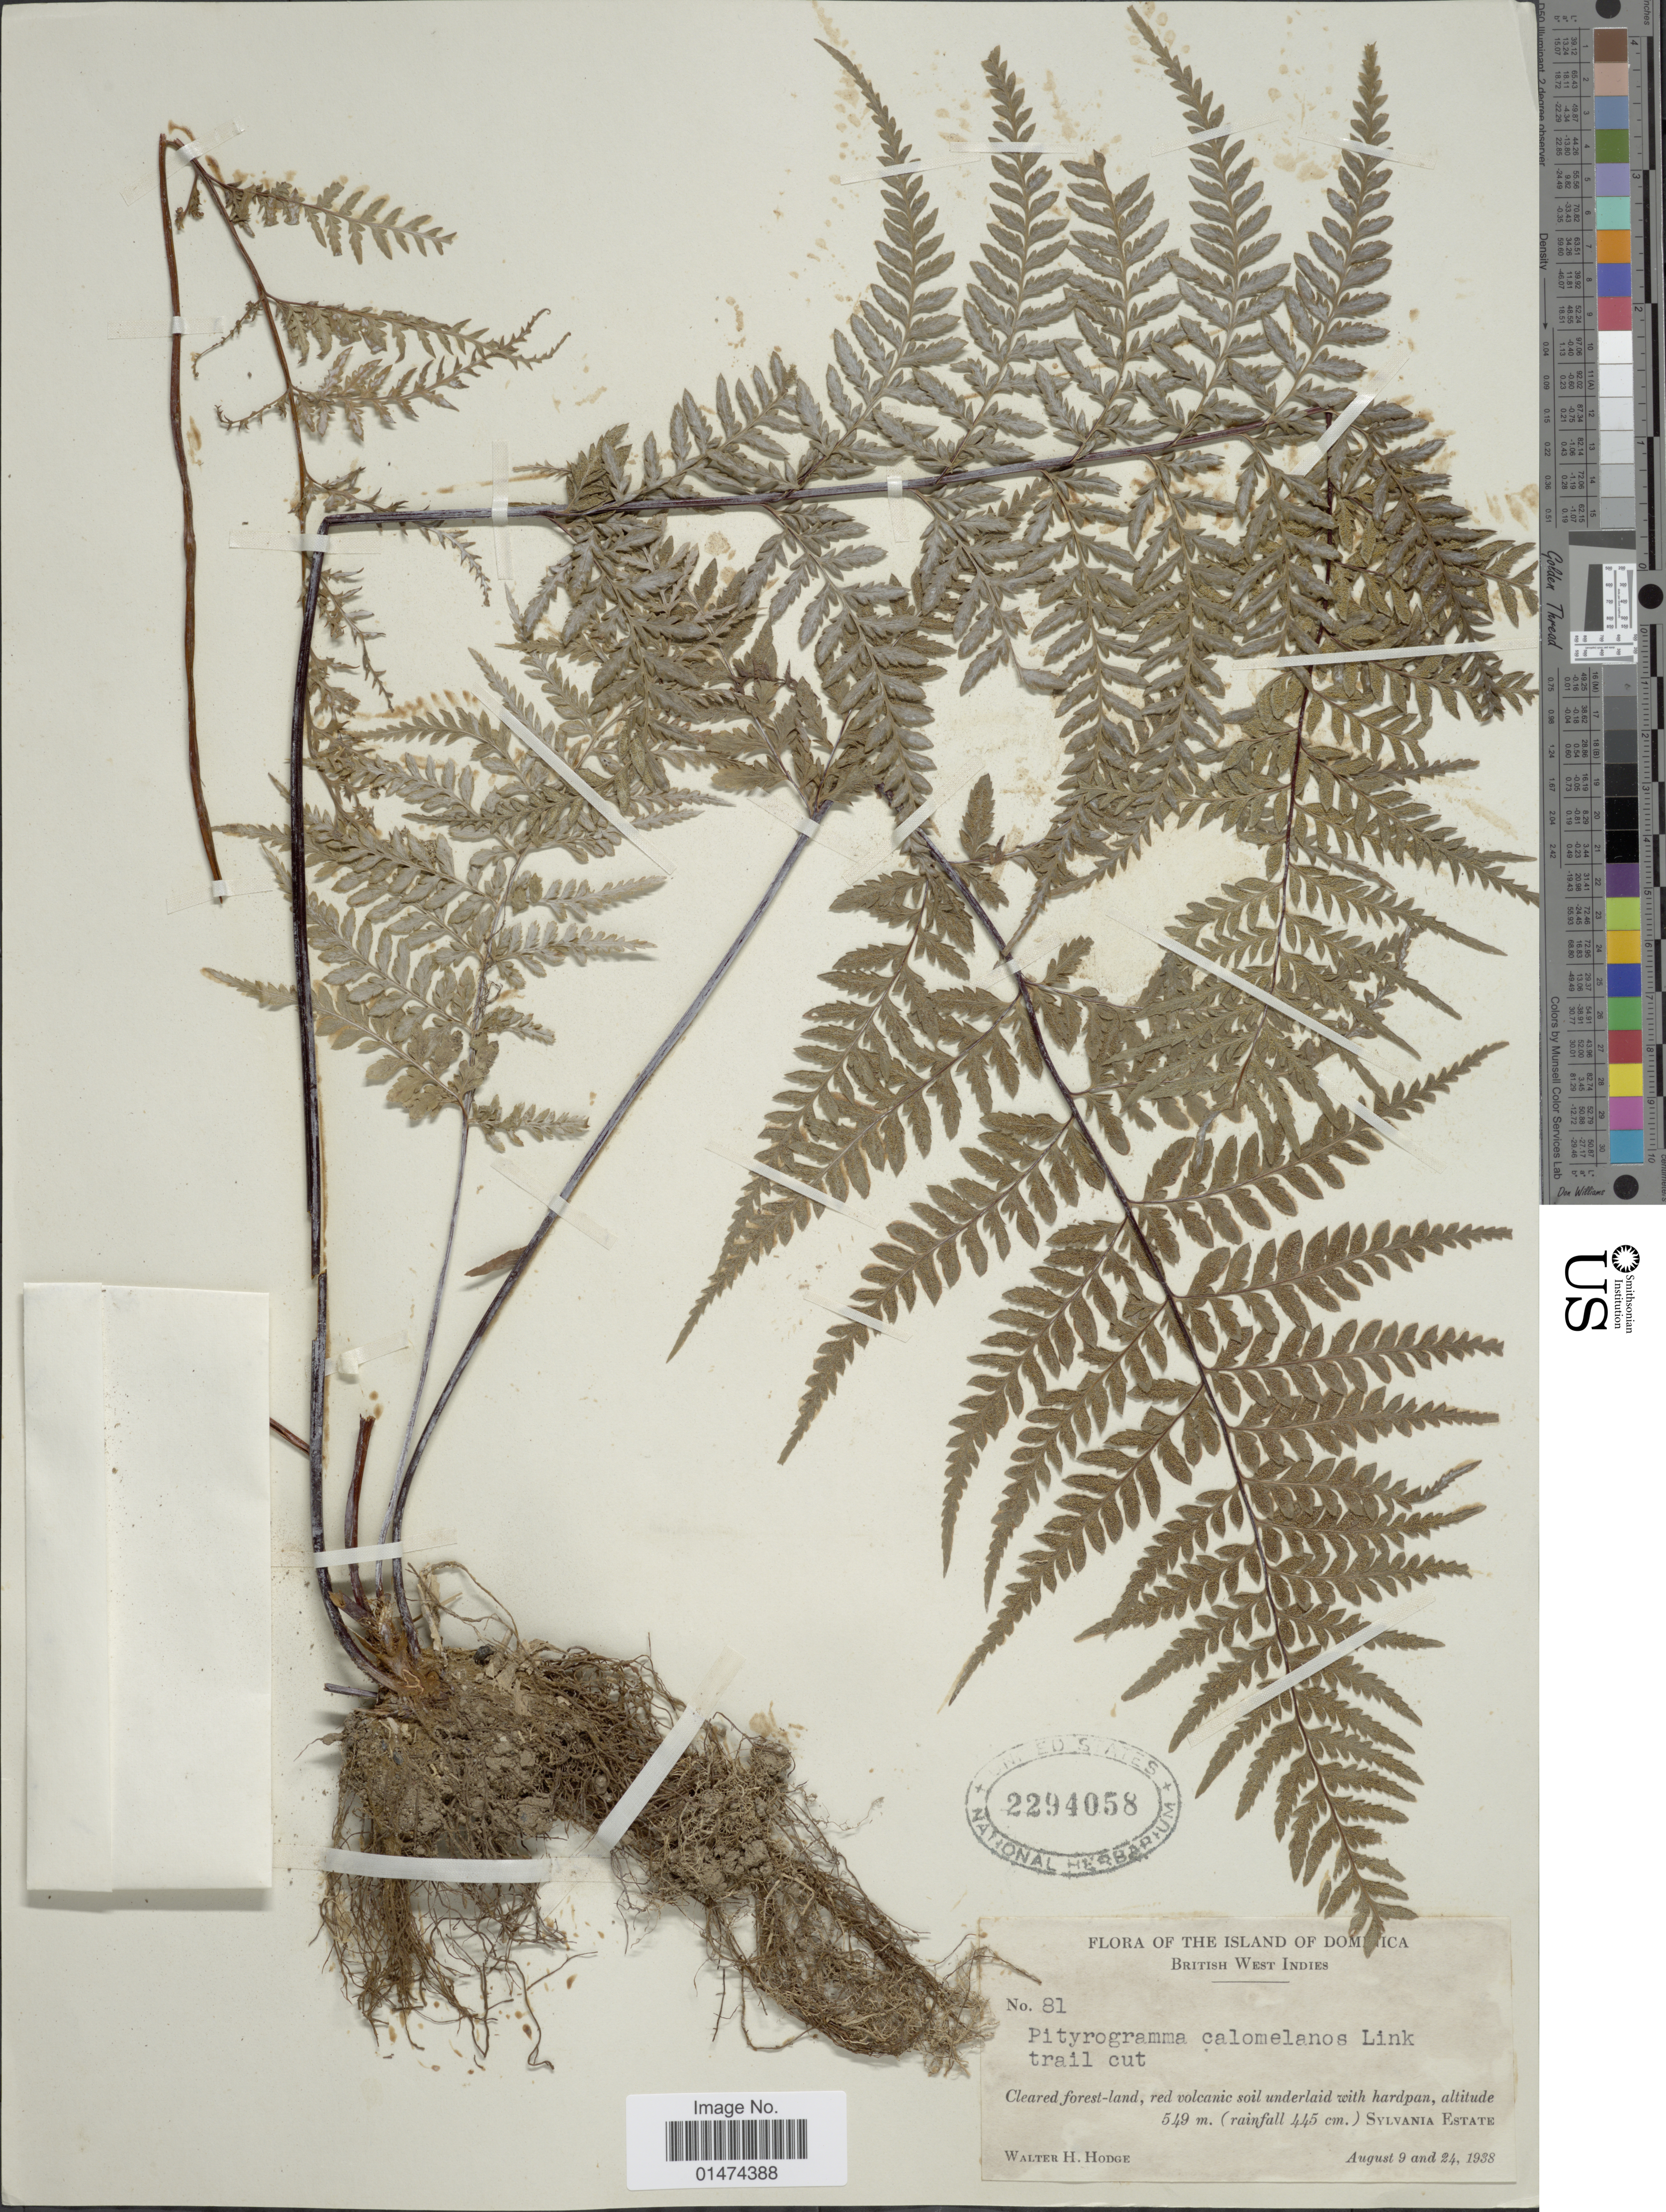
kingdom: Plantae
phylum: Tracheophyta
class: Polypodiopsida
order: Polypodiales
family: Pteridaceae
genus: Pityrogramma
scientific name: Pityrogramma calomelanos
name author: (L.) Link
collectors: W. Hodge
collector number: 81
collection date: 1938-08-09/1938-08-24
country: Dominica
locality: Flora of the Island of Dominica, Clearest forest-land, red volcanic soil underlaid with hardpan, Sylvania Estate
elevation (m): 549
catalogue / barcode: US 2294058